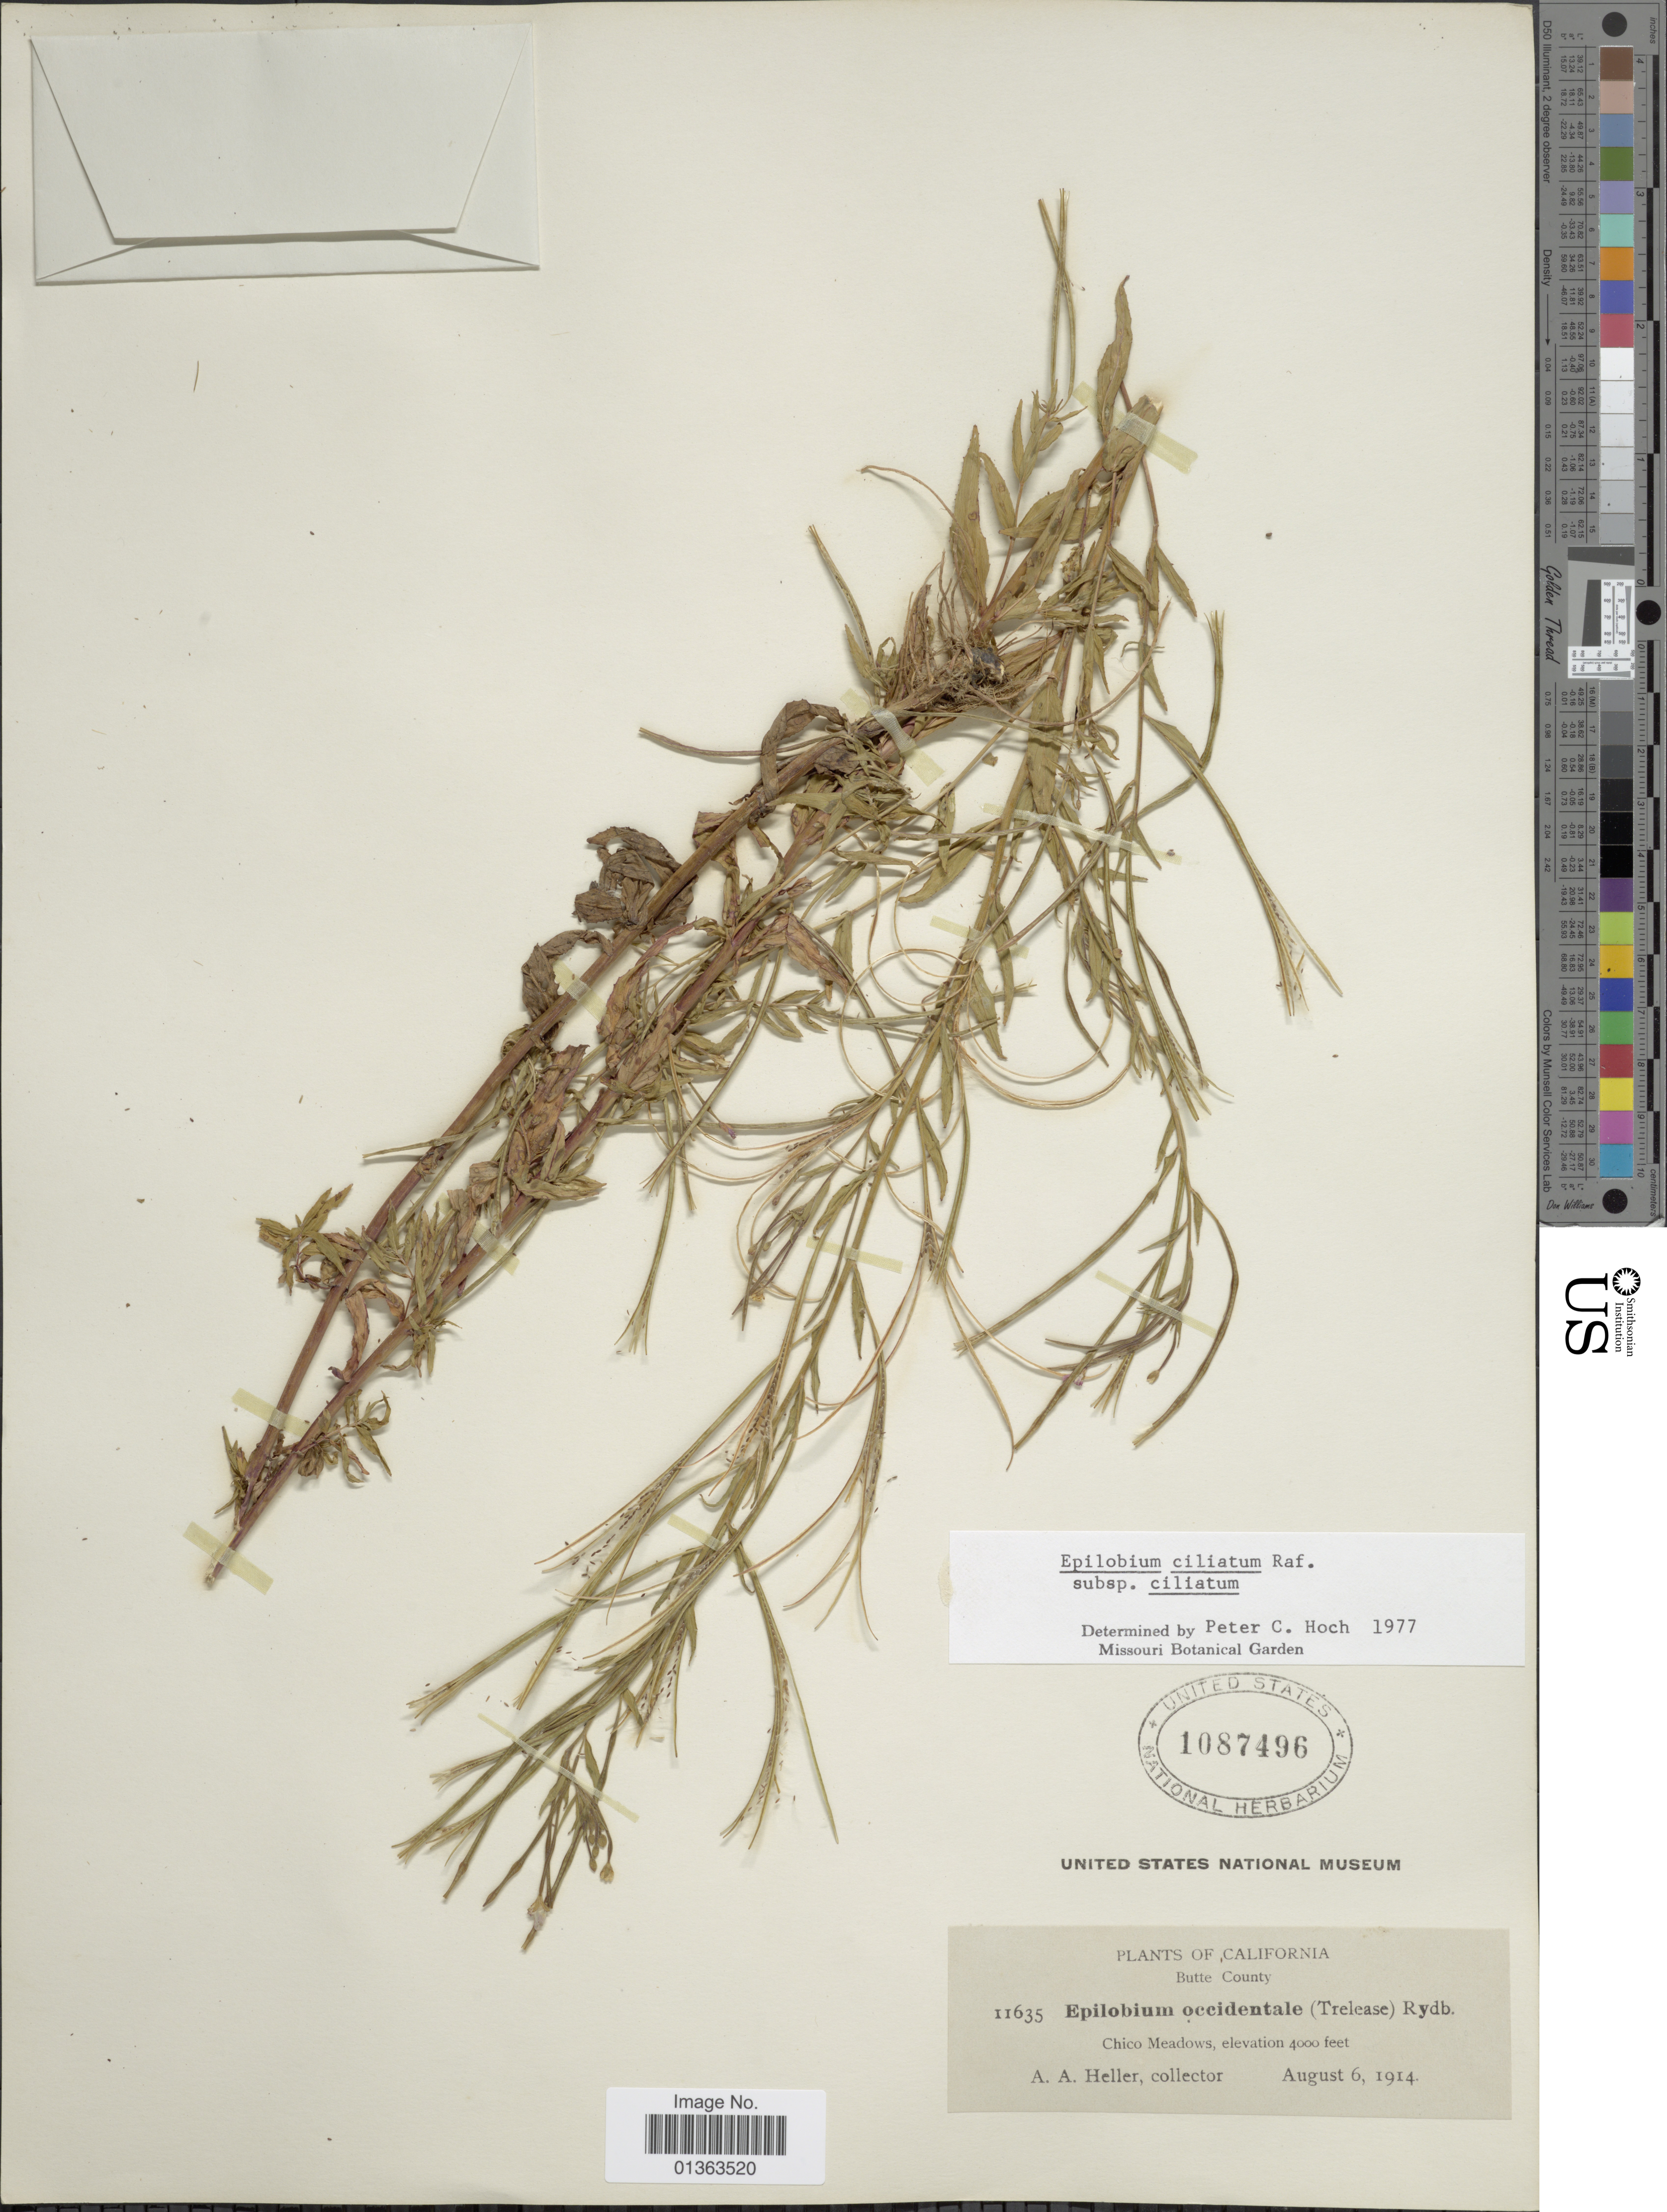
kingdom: Plantae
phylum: Tracheophyta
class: Magnoliopsida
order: Myrtales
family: Onagraceae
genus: Epilobium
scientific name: Epilobium ciliatum subsp. ciliatum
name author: Raf.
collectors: A. A. Heller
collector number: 11635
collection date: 1914-08-06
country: United States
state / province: California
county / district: Butte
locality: Butte County. Chico Meadows.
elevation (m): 1219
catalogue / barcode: US 1087496